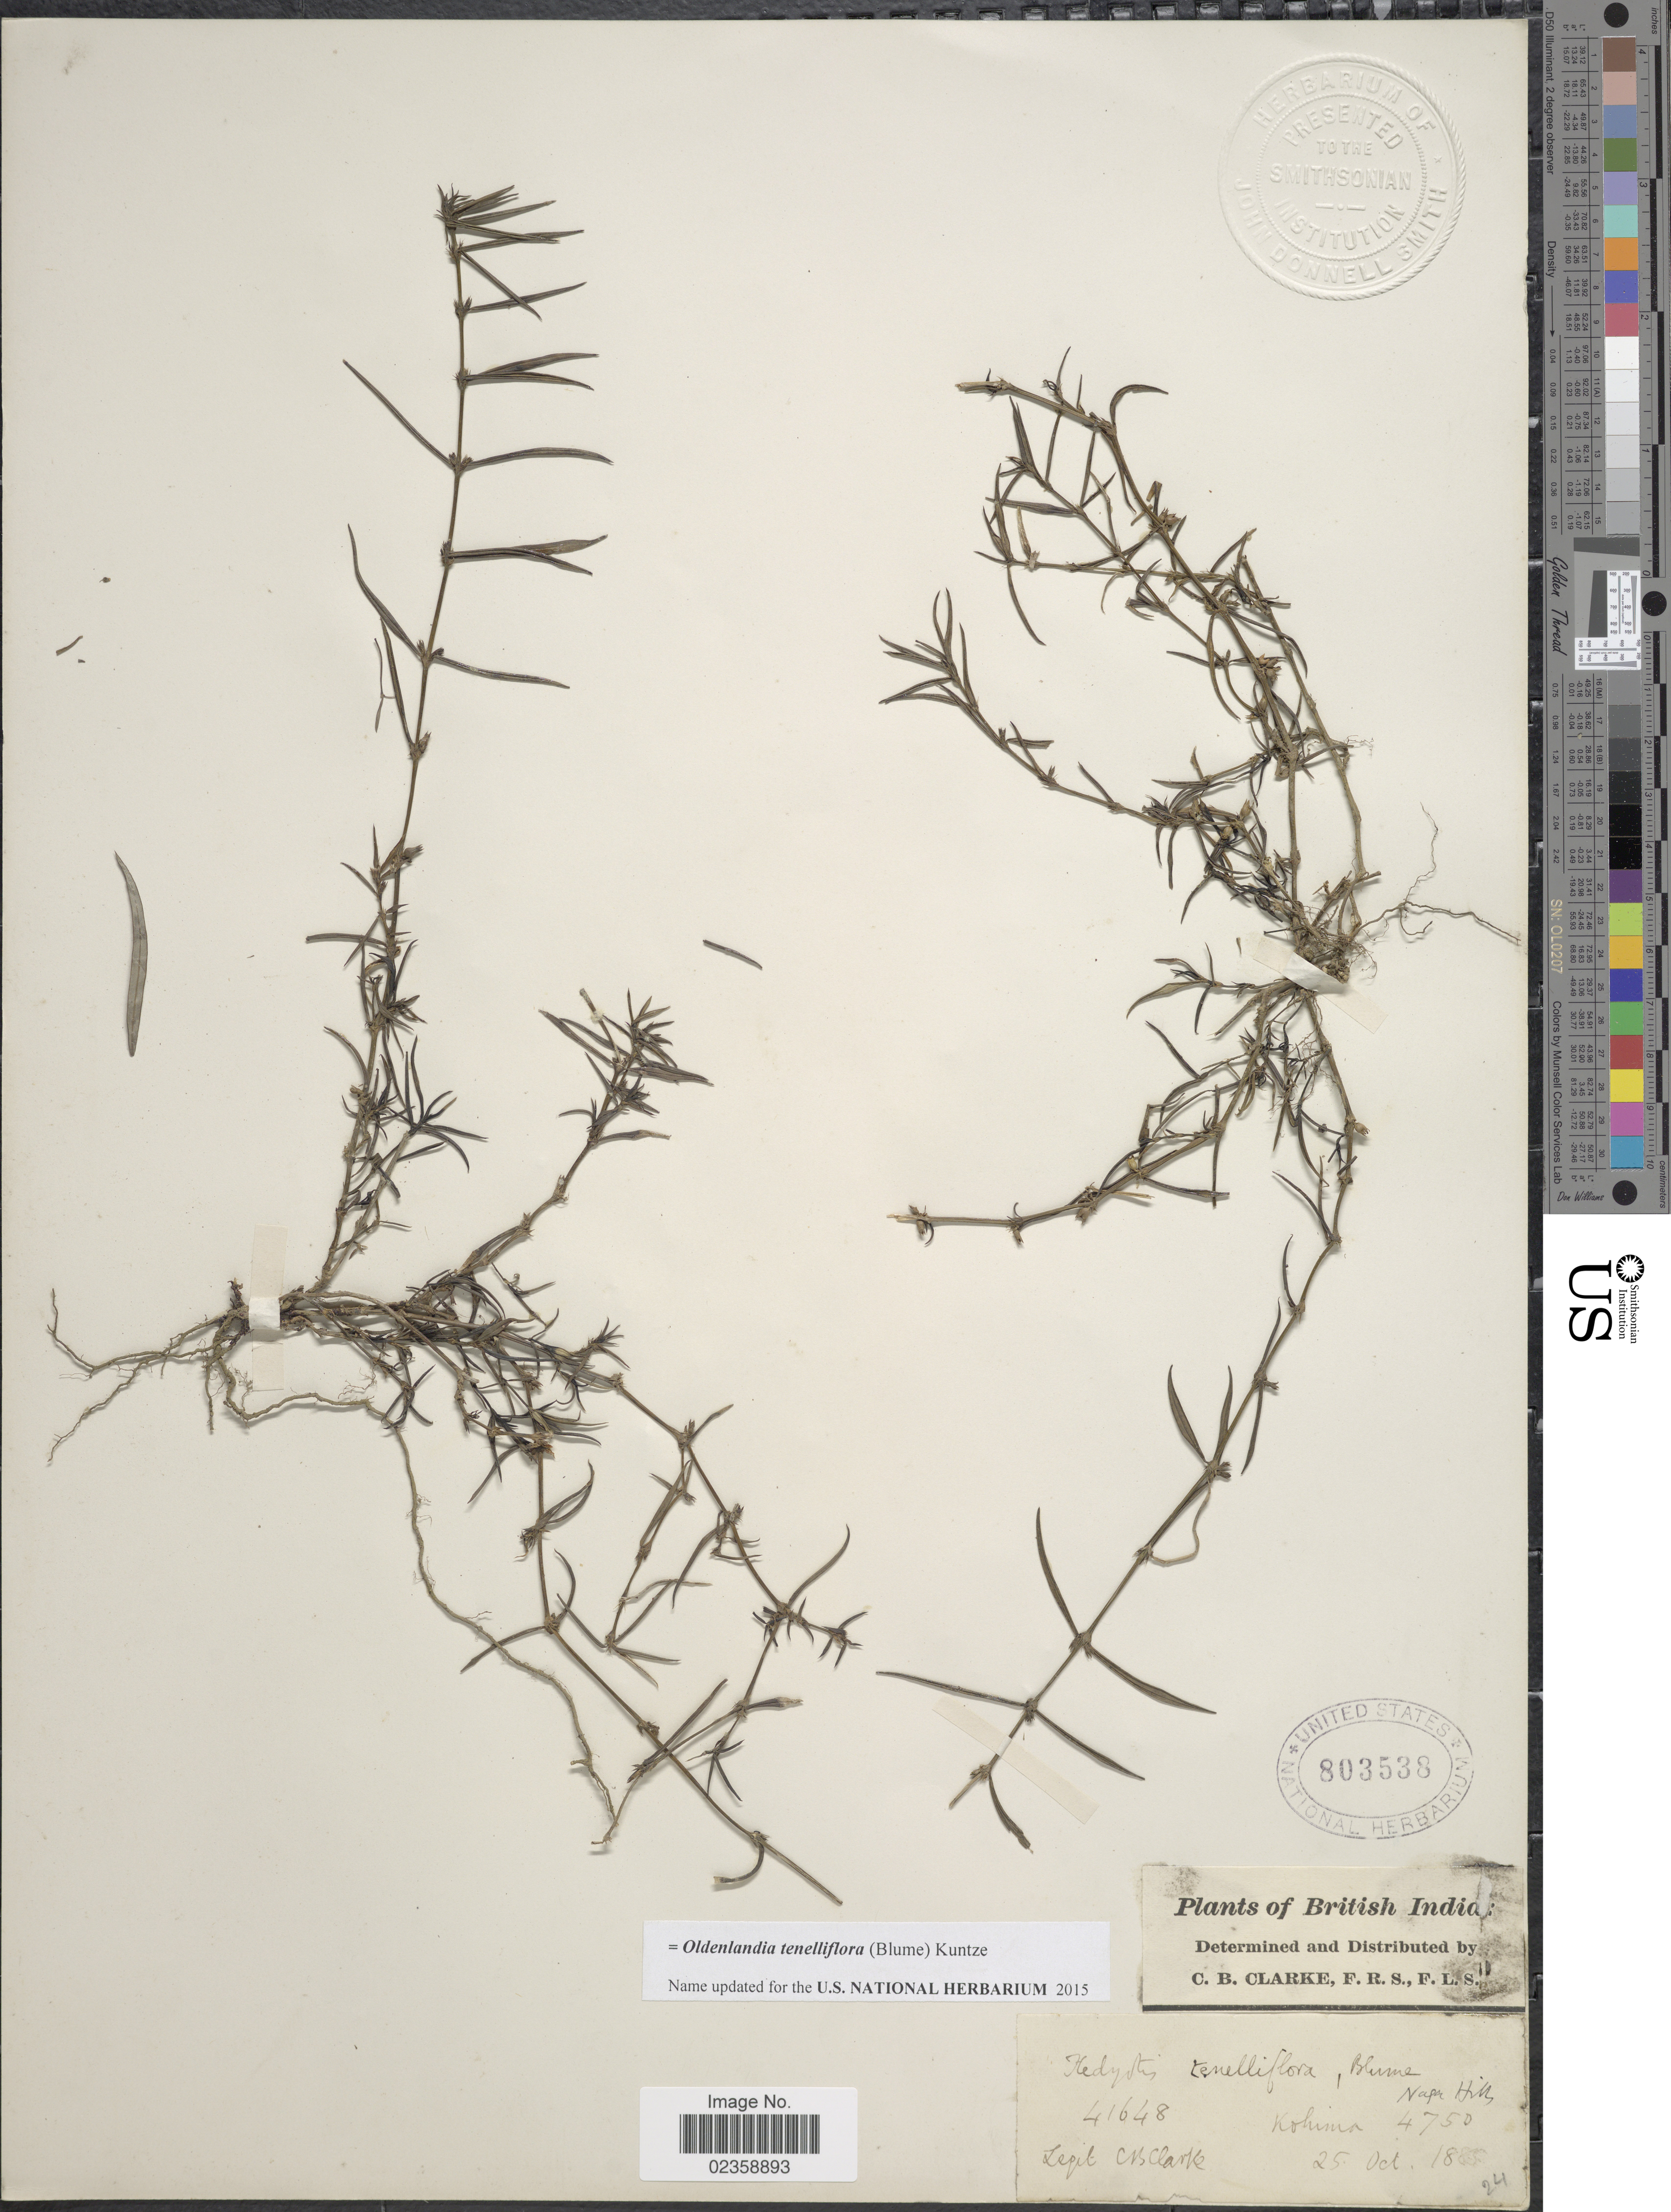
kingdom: Plantae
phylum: Tracheophyta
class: Magnoliopsida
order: Gentianales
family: Rubiaceae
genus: Oldenlandia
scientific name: Oldenlandia tenelliflora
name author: (Blume) Kuntze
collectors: C. B. Clarke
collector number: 41648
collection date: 1885-10-25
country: India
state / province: Nagaland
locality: British India. Kohima. Naga Hills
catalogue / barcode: US 803538